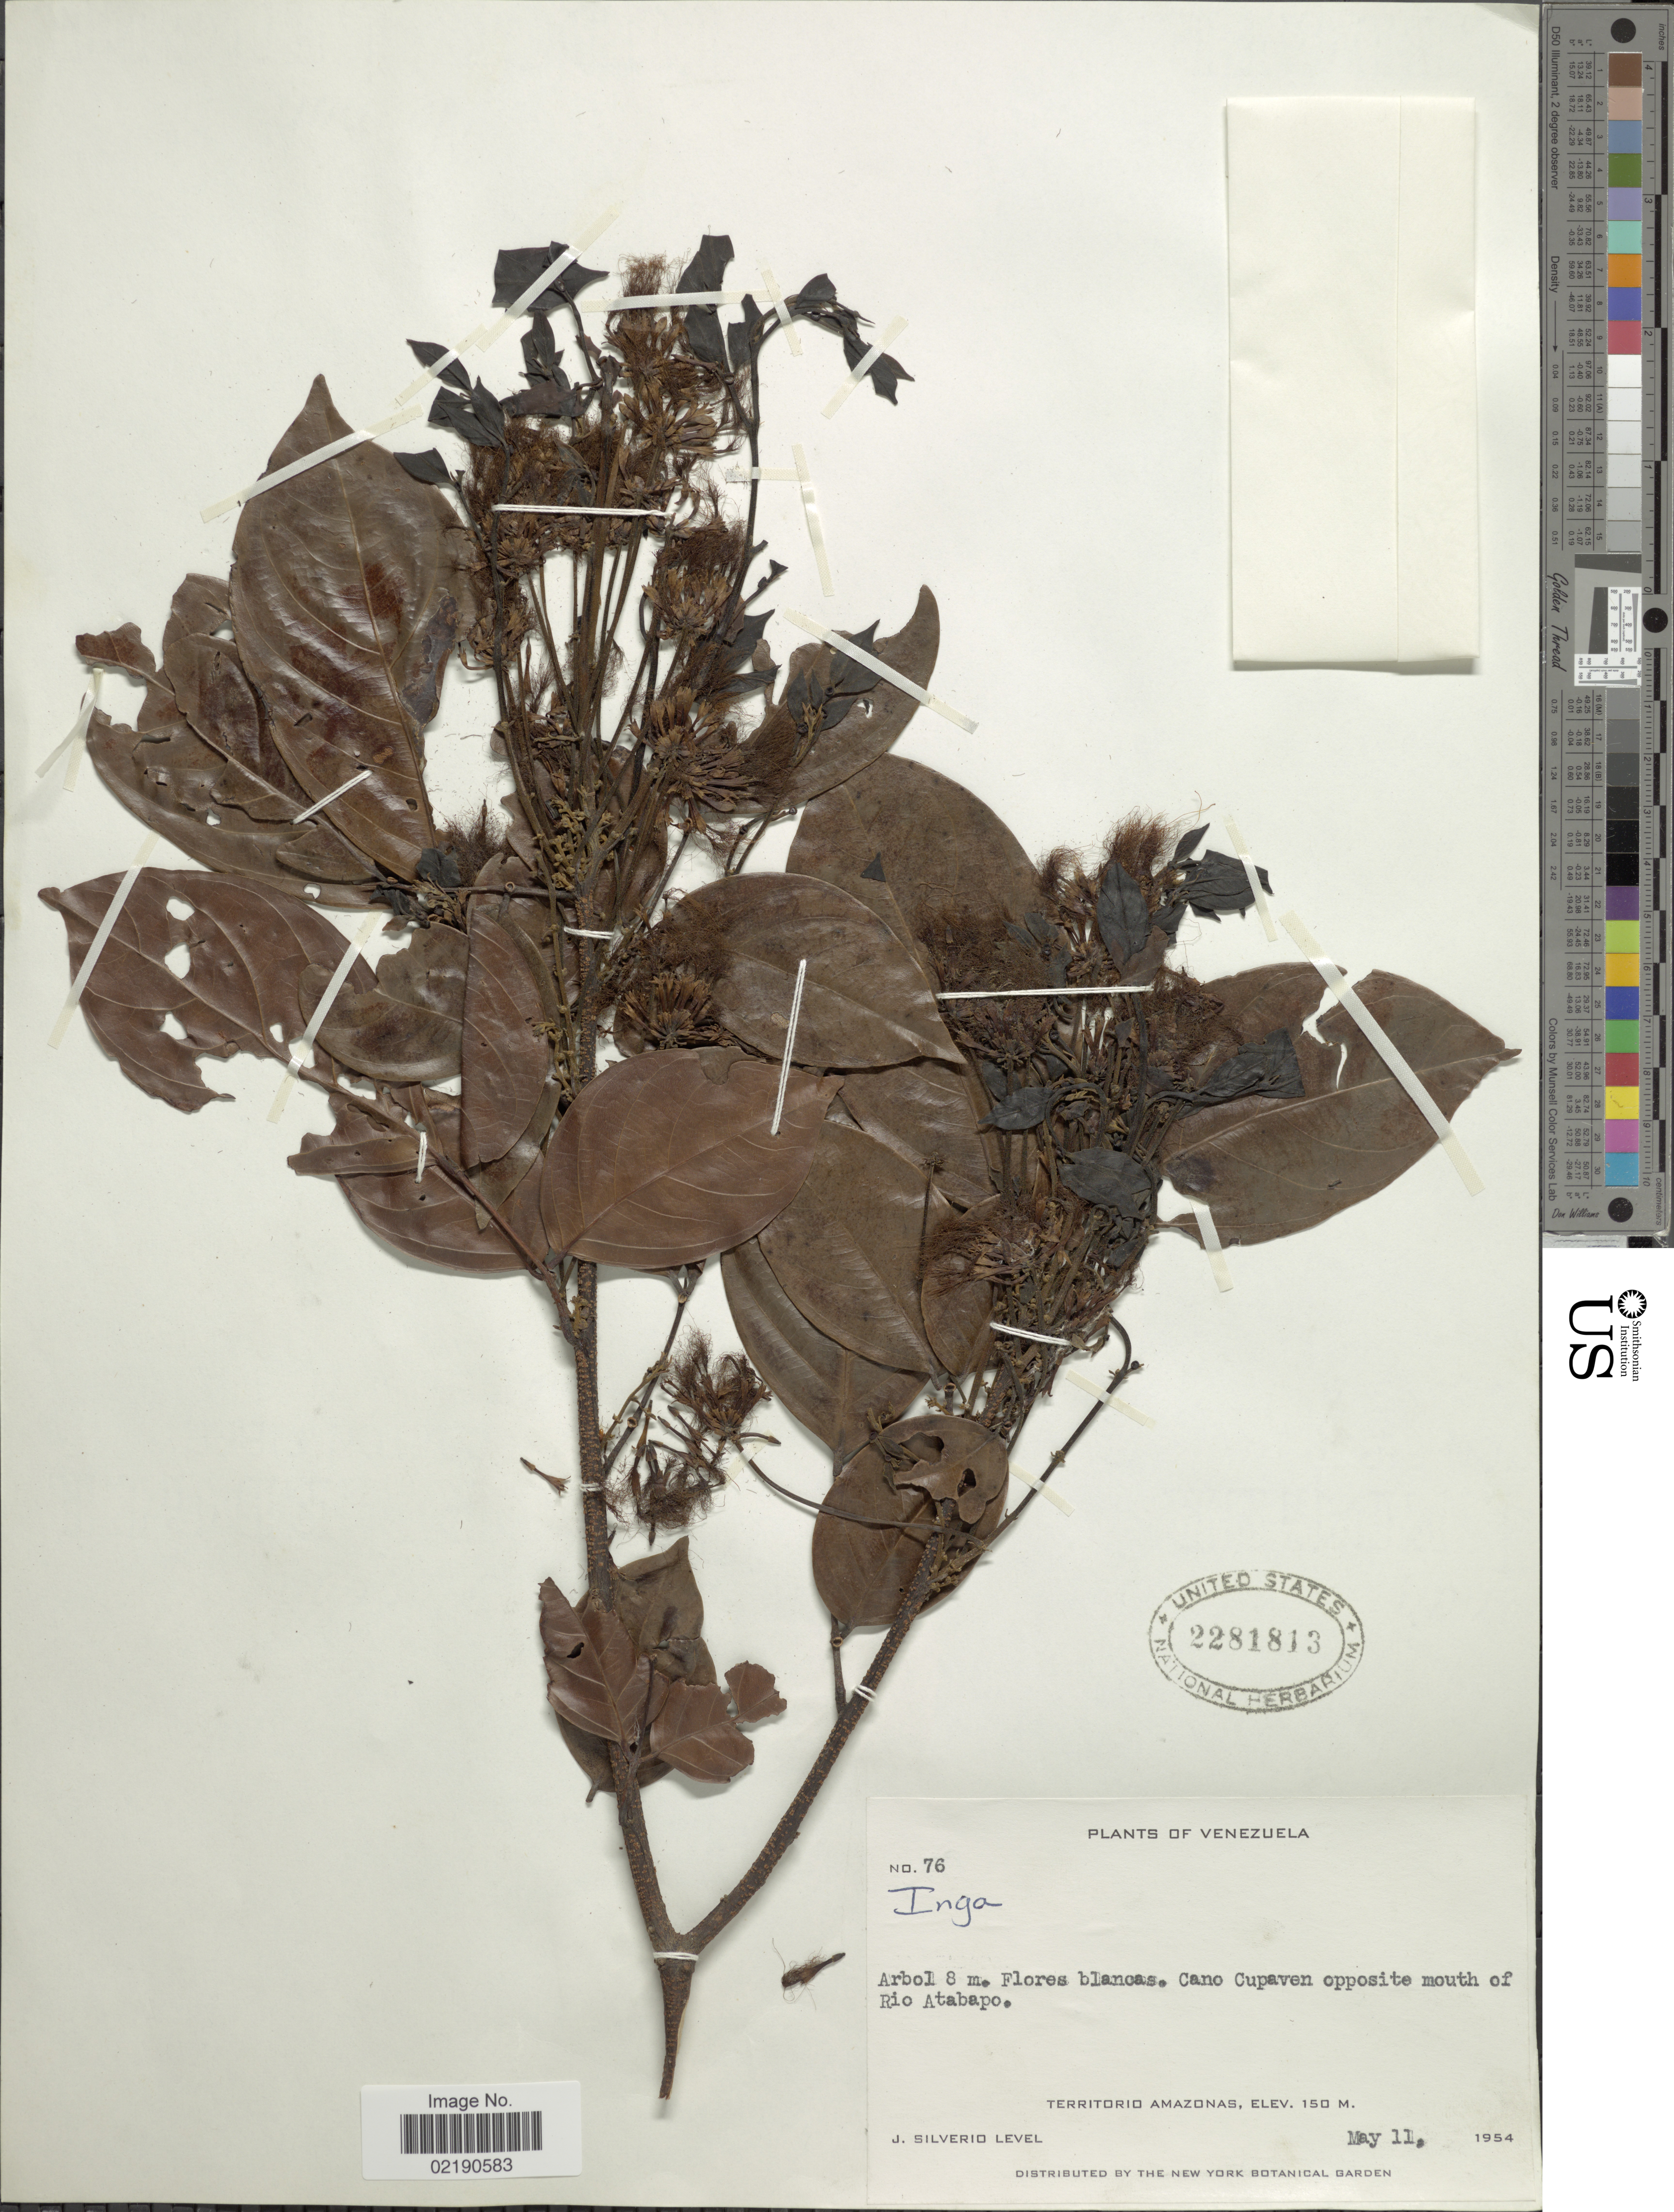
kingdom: Plantae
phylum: Tracheophyta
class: Magnoliopsida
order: Fabales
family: Fabaceae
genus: Inga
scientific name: Inga sp.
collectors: J. Silverio L.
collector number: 76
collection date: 1954-05-11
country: Venezuela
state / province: Amazonas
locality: Territorio Amzonas, Cano Cupaven opposite mouth of Rio Atabapo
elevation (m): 150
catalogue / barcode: US 2281813